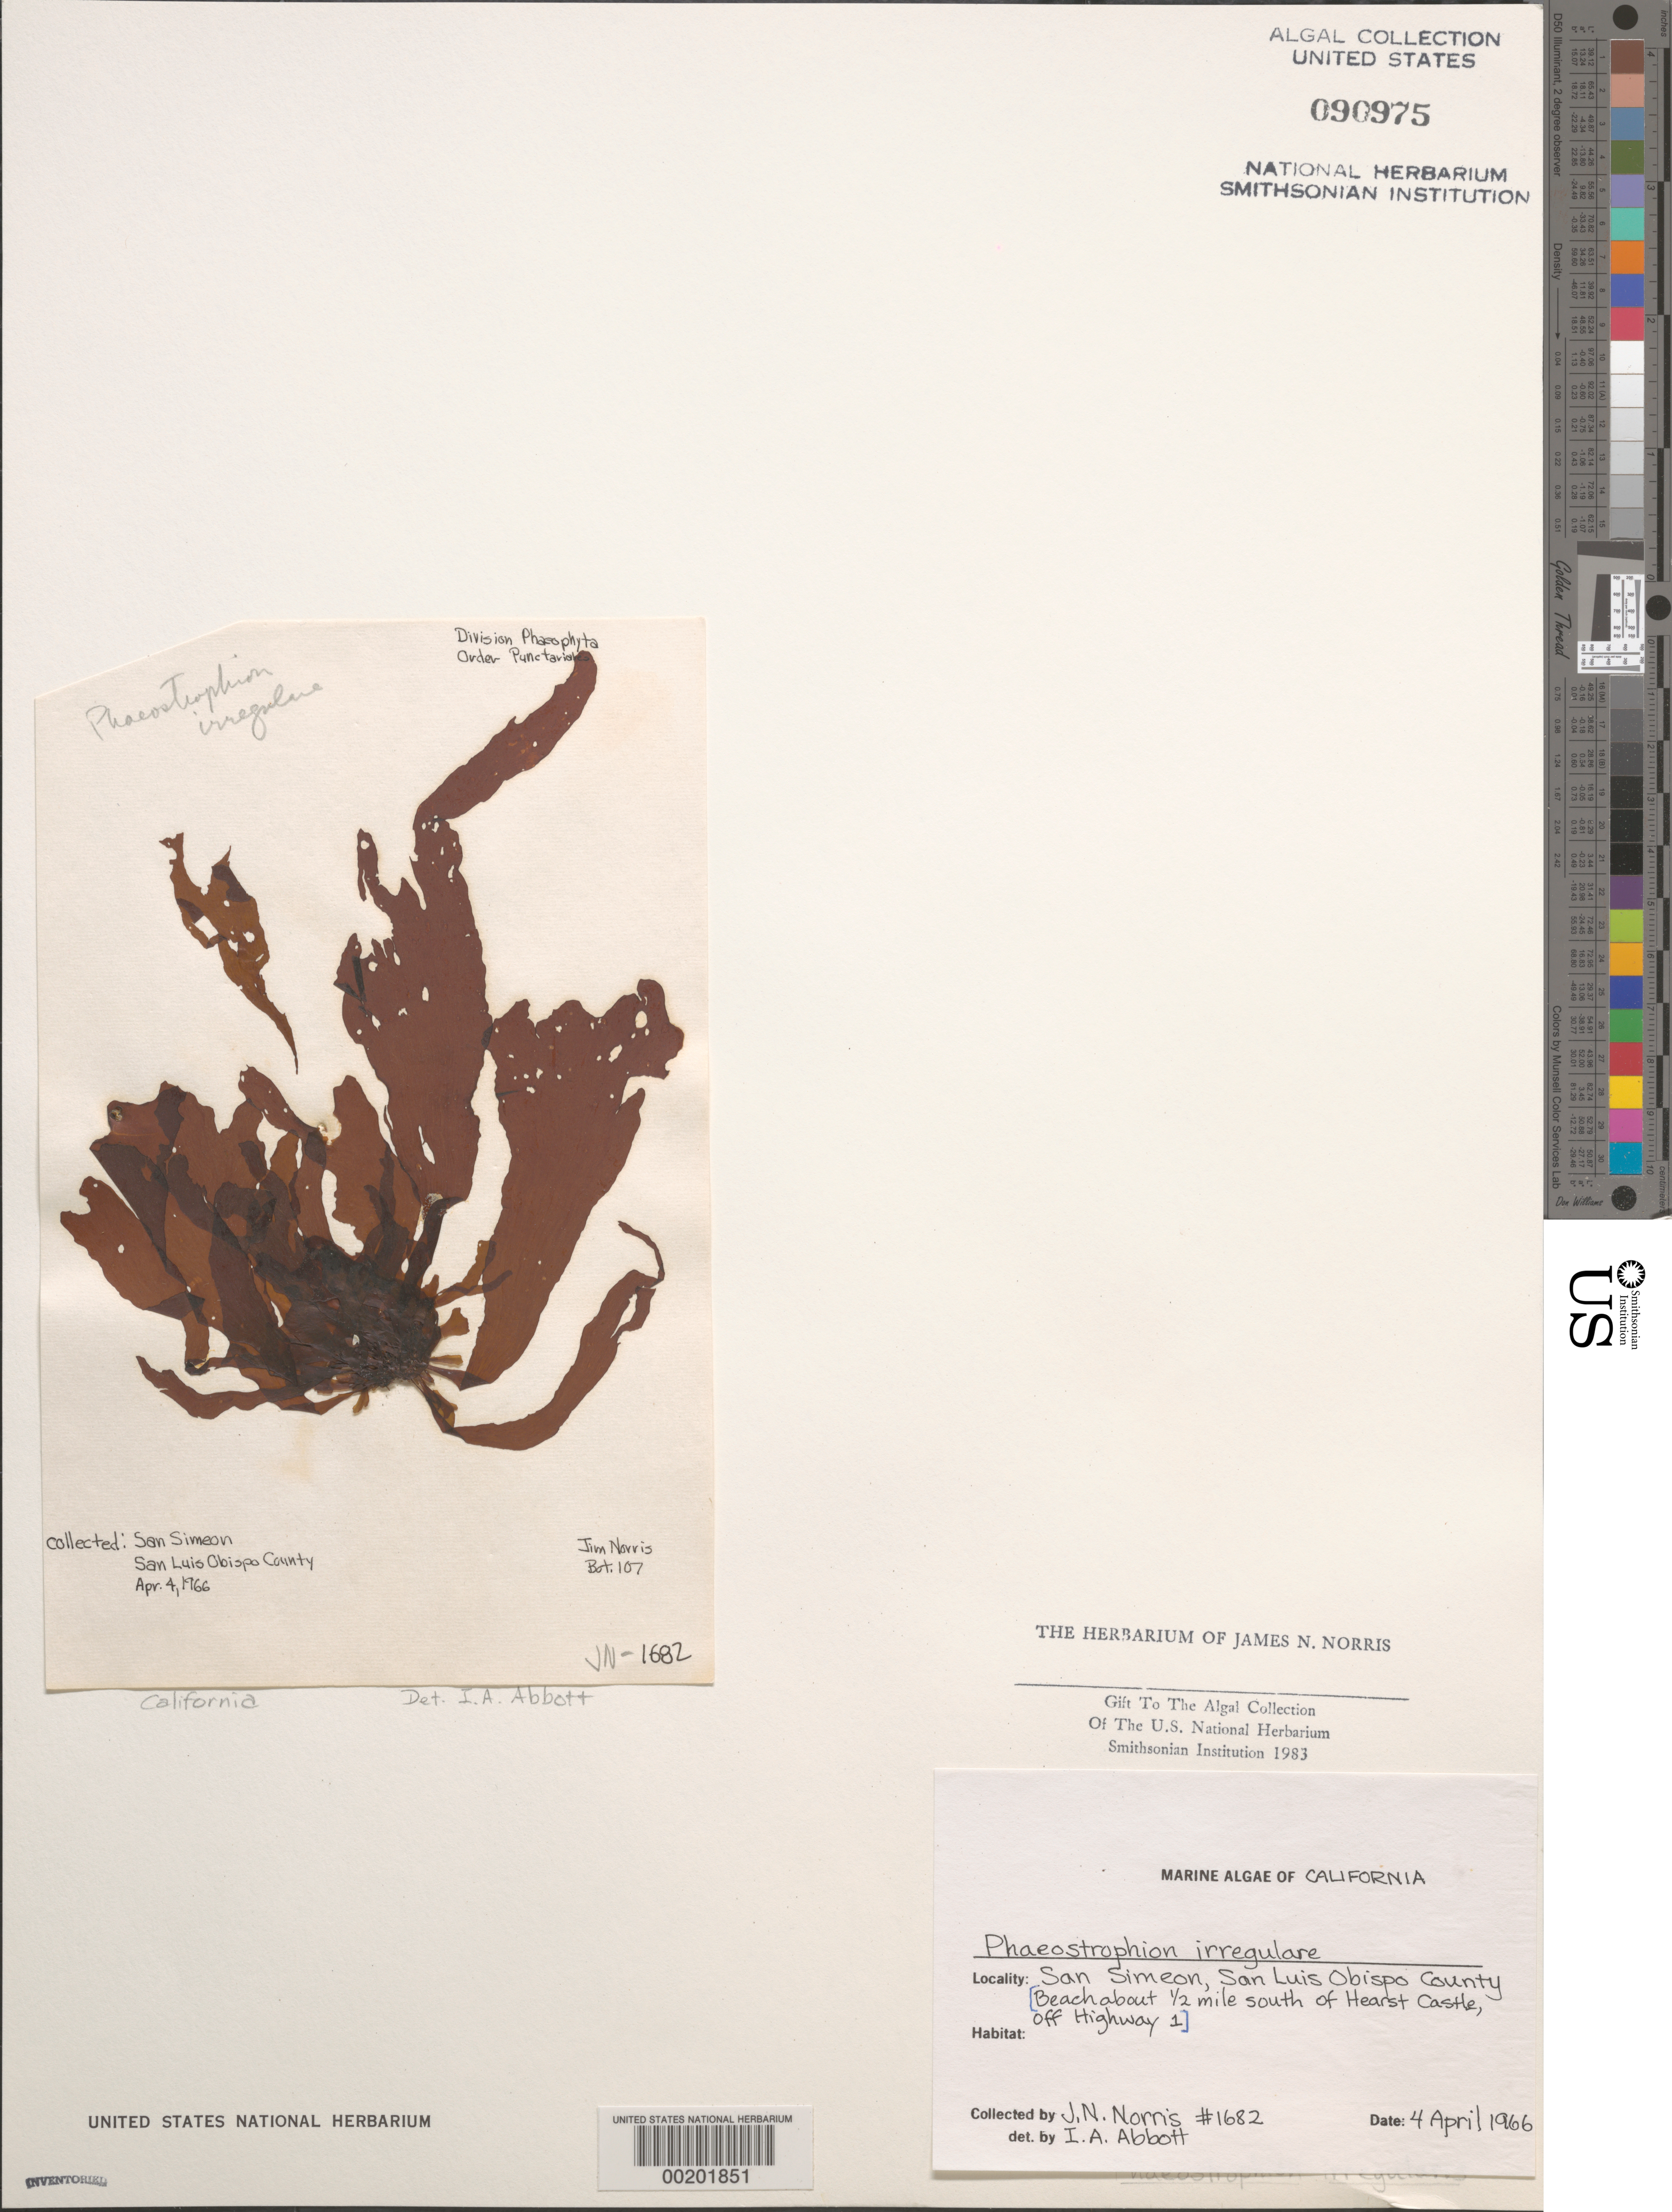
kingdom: Chromista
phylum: Ochrophyta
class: Phaeophyceae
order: Laminariales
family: Laminariaceae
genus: Phaeostrophion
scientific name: Phaeostrophion irregulare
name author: Setch. & N.L. Gardner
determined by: Abbott, Isabella A.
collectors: J. N. Norris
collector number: JN-1682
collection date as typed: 04 Apr 1966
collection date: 1966-04-04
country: United States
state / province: California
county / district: San Luis Obispo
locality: San Simeon, beach ca. 1/2 mile south of Hearst Castle, off Highway 1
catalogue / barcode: US 90975